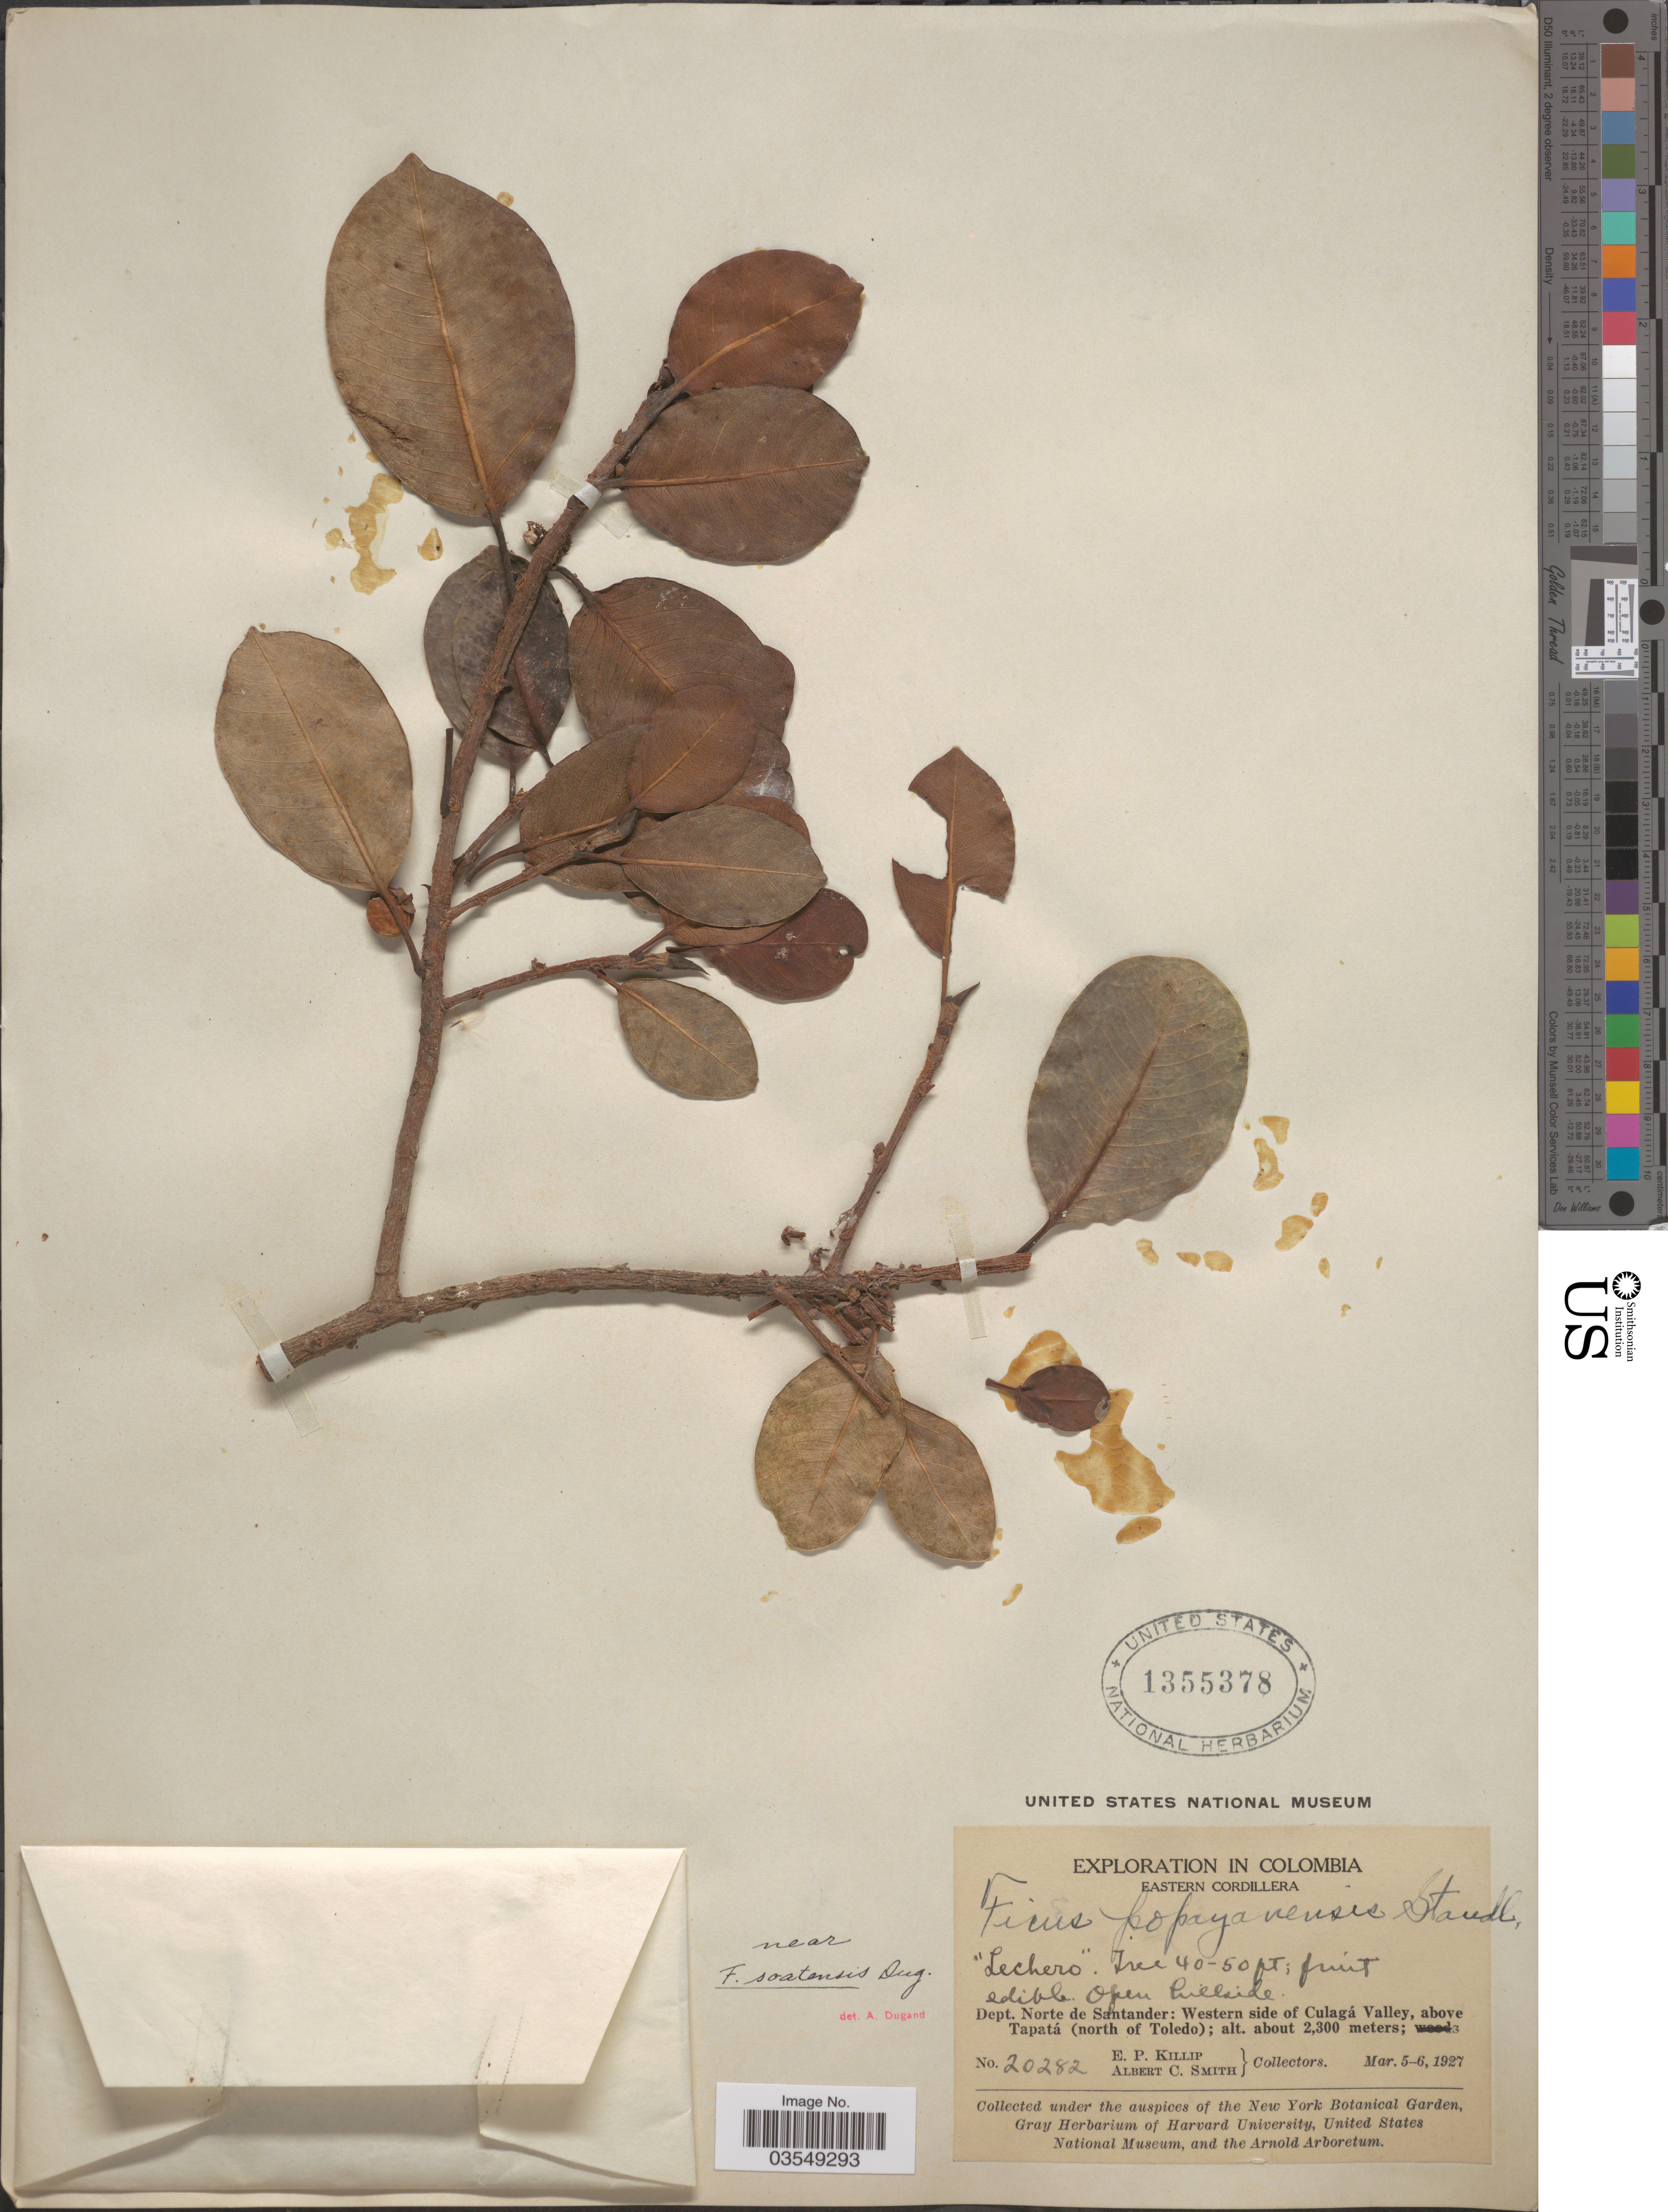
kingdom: Plantae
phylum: Tracheophyta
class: Magnoliopsida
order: Rosales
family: Moraceae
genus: Ficus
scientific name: Ficus soatensis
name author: Dugand G.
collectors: E. P. Killip & A. C. Smith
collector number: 20282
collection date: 1927-03-05/1927-03-06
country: Colombia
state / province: Norte de Santander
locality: Eastern Cordillera Oriental. Dept. Norte de Santander: Western side of Culagá Valley, above Tapatá (north of Toledo).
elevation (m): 2300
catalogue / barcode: US 1355378